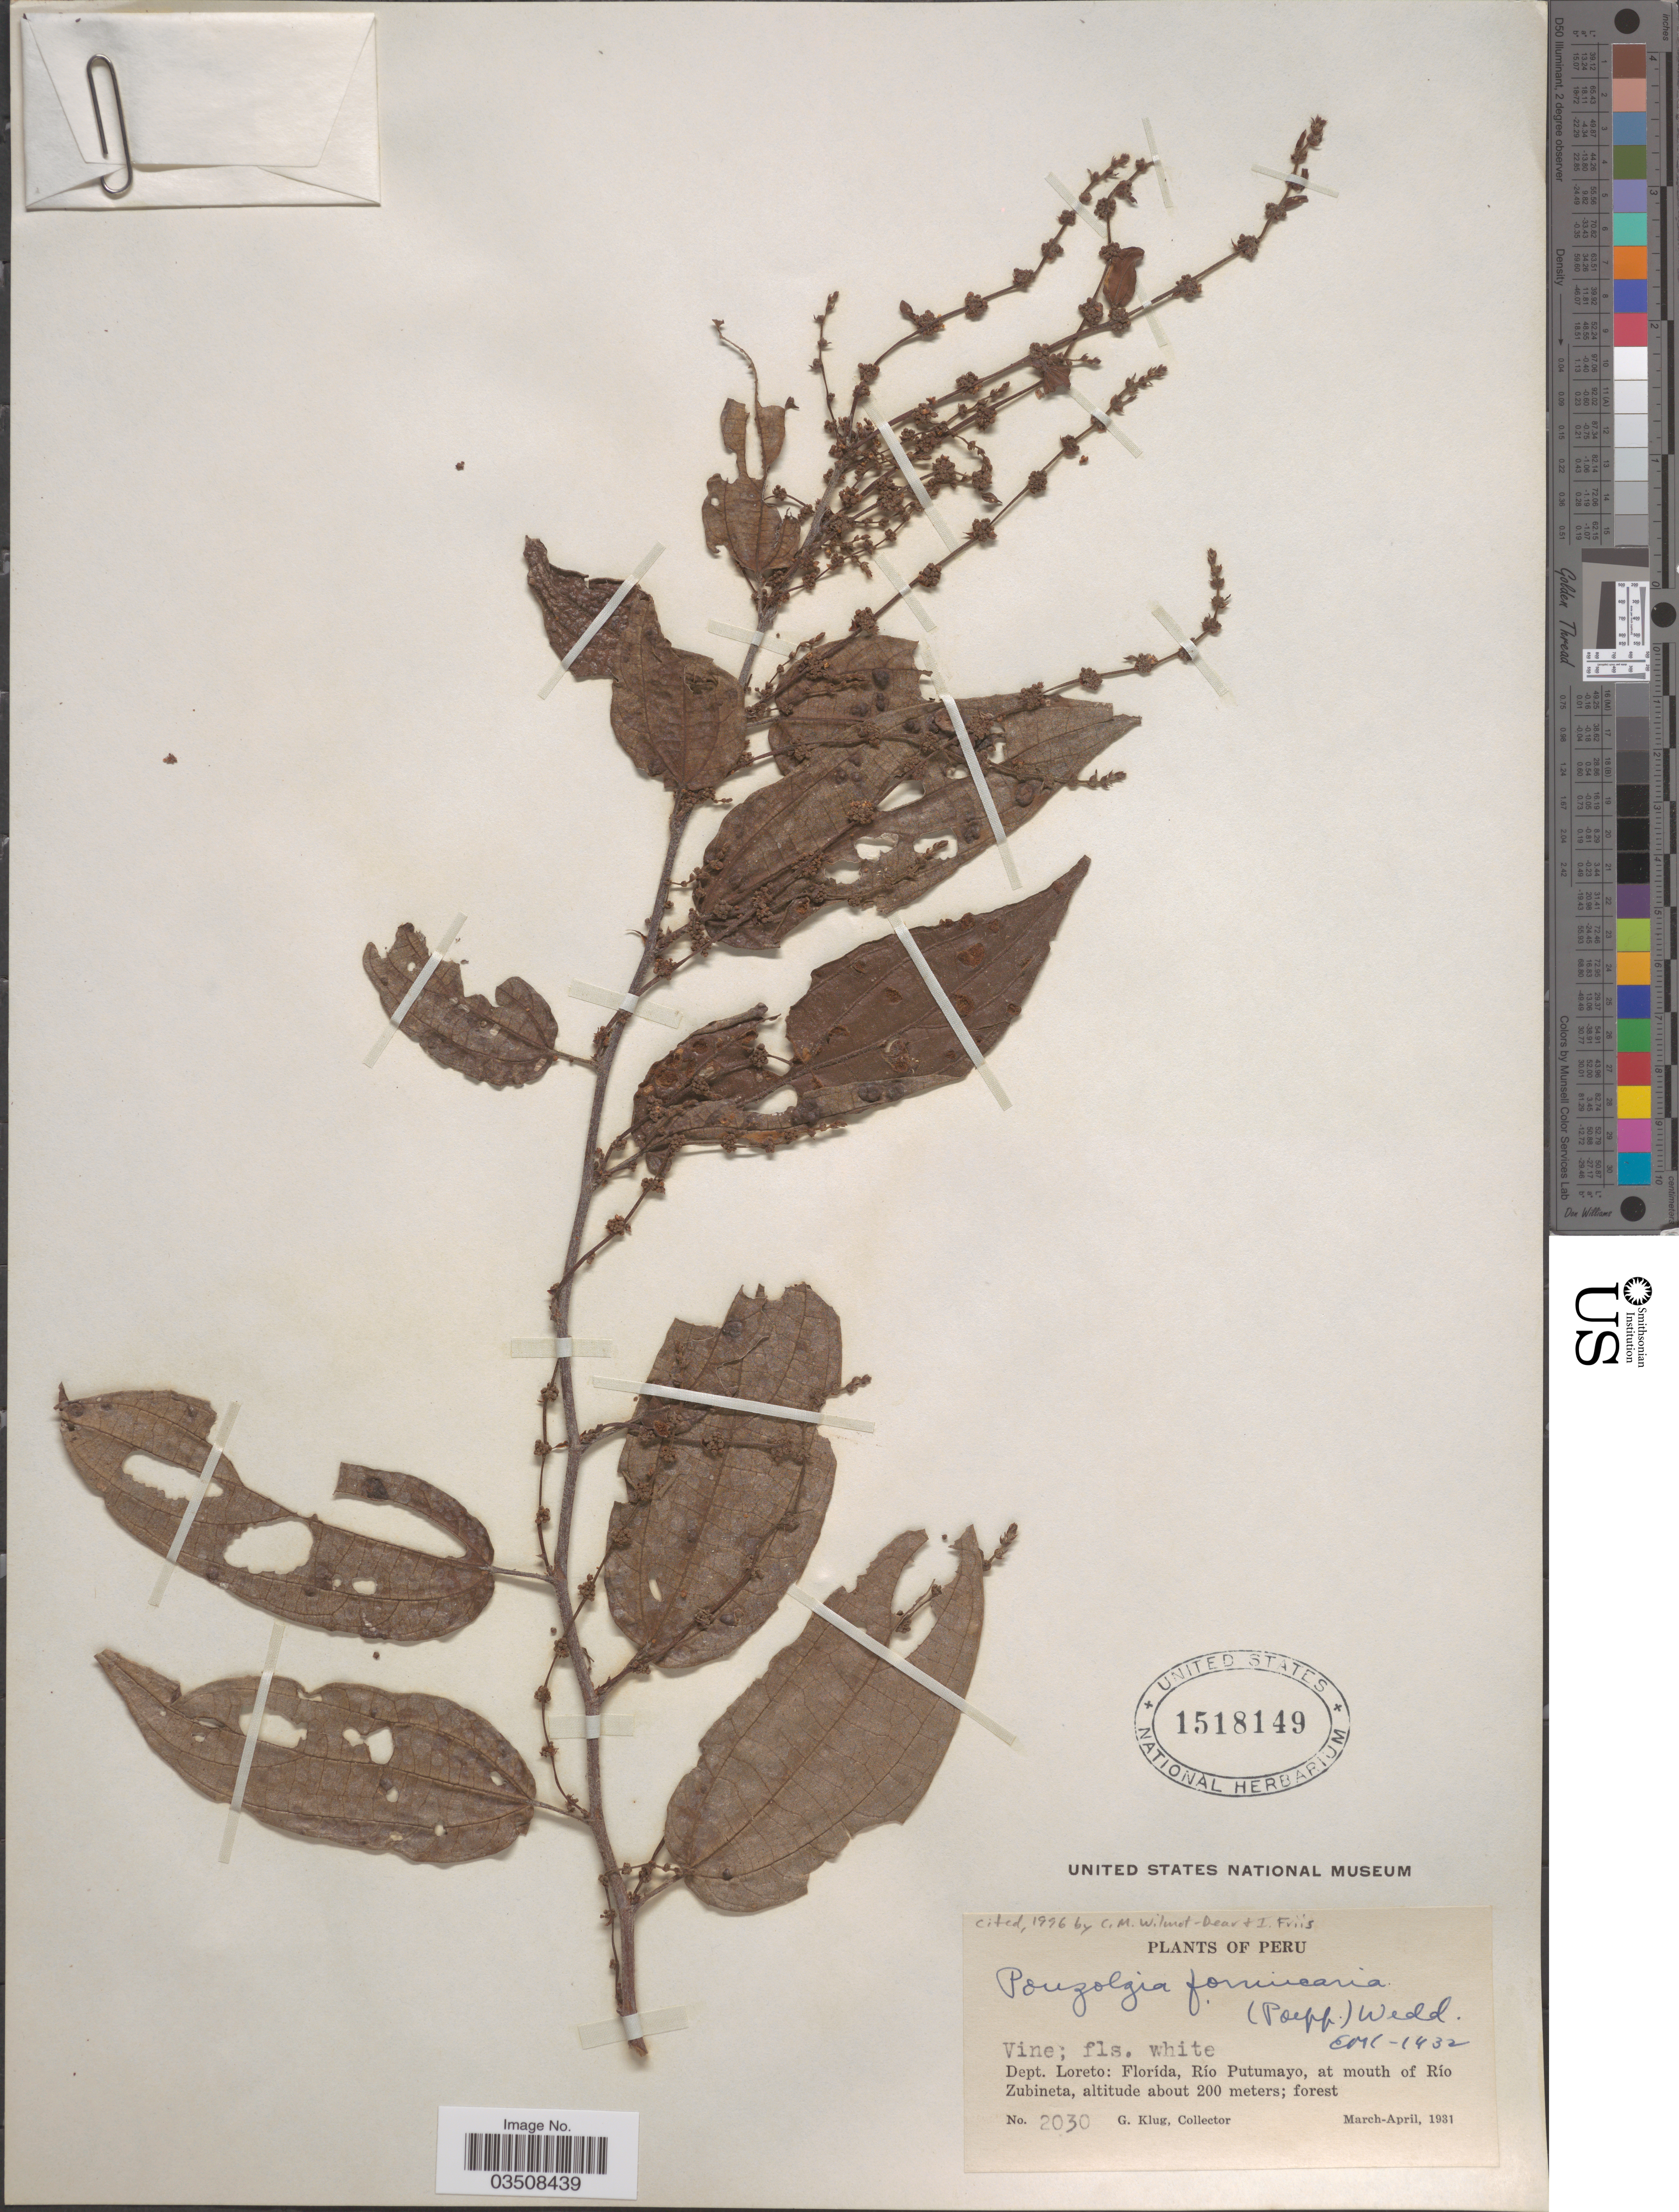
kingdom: Plantae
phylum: Tracheophyta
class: Magnoliopsida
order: Rosales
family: Urticaceae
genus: Pouzolzia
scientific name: Pouzolzia formicaria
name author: (Poepp. ex Wedd.) Wedd.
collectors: G. Klug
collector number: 2030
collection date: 1931-03/1931-04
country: Peru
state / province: Loreto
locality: Dept. Loreto: Florída, Río Putumayo, at mouth of Río Zubineta.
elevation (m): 200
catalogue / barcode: US 1518149